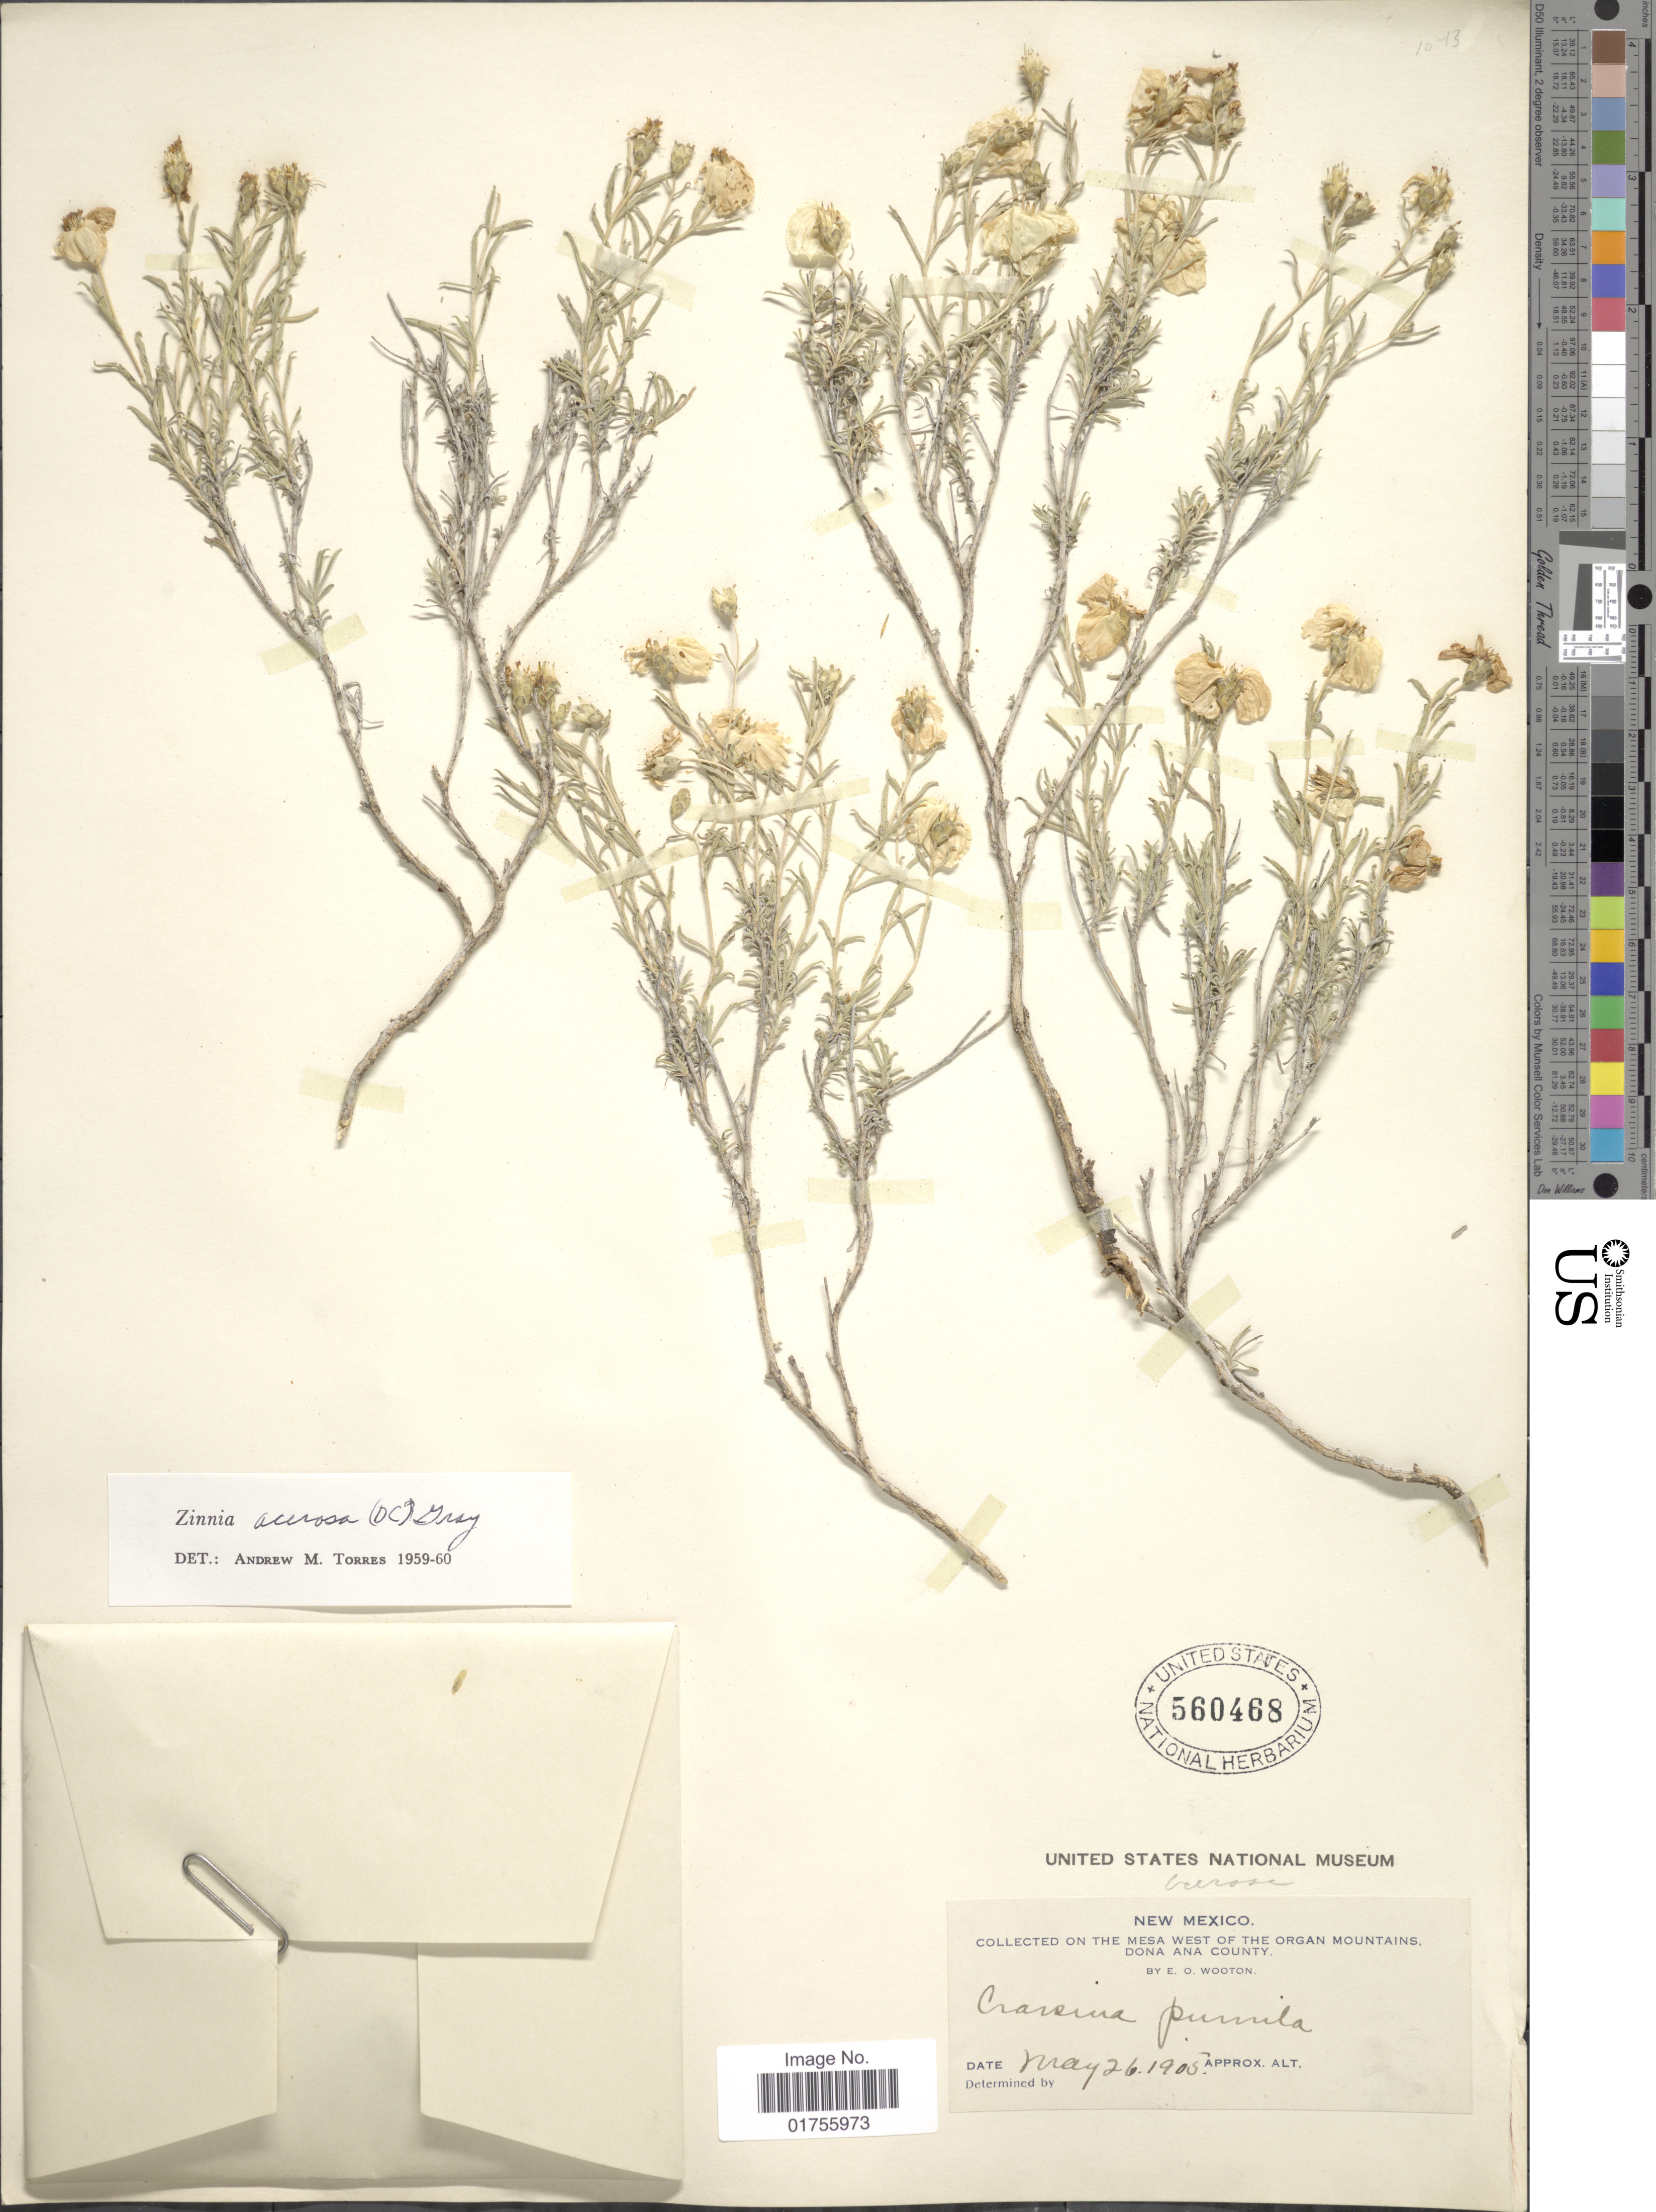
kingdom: Plantae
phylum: Tracheophyta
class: Magnoliopsida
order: Asterales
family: Asteraceae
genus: Zinnia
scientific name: Zinnia acerosa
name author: (DC.) A. Gray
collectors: E. O. Wooton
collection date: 1905-05-26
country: United States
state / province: New Mexico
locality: On the mesa west of The Organ Mountains, Dona Ana County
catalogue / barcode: US 560468